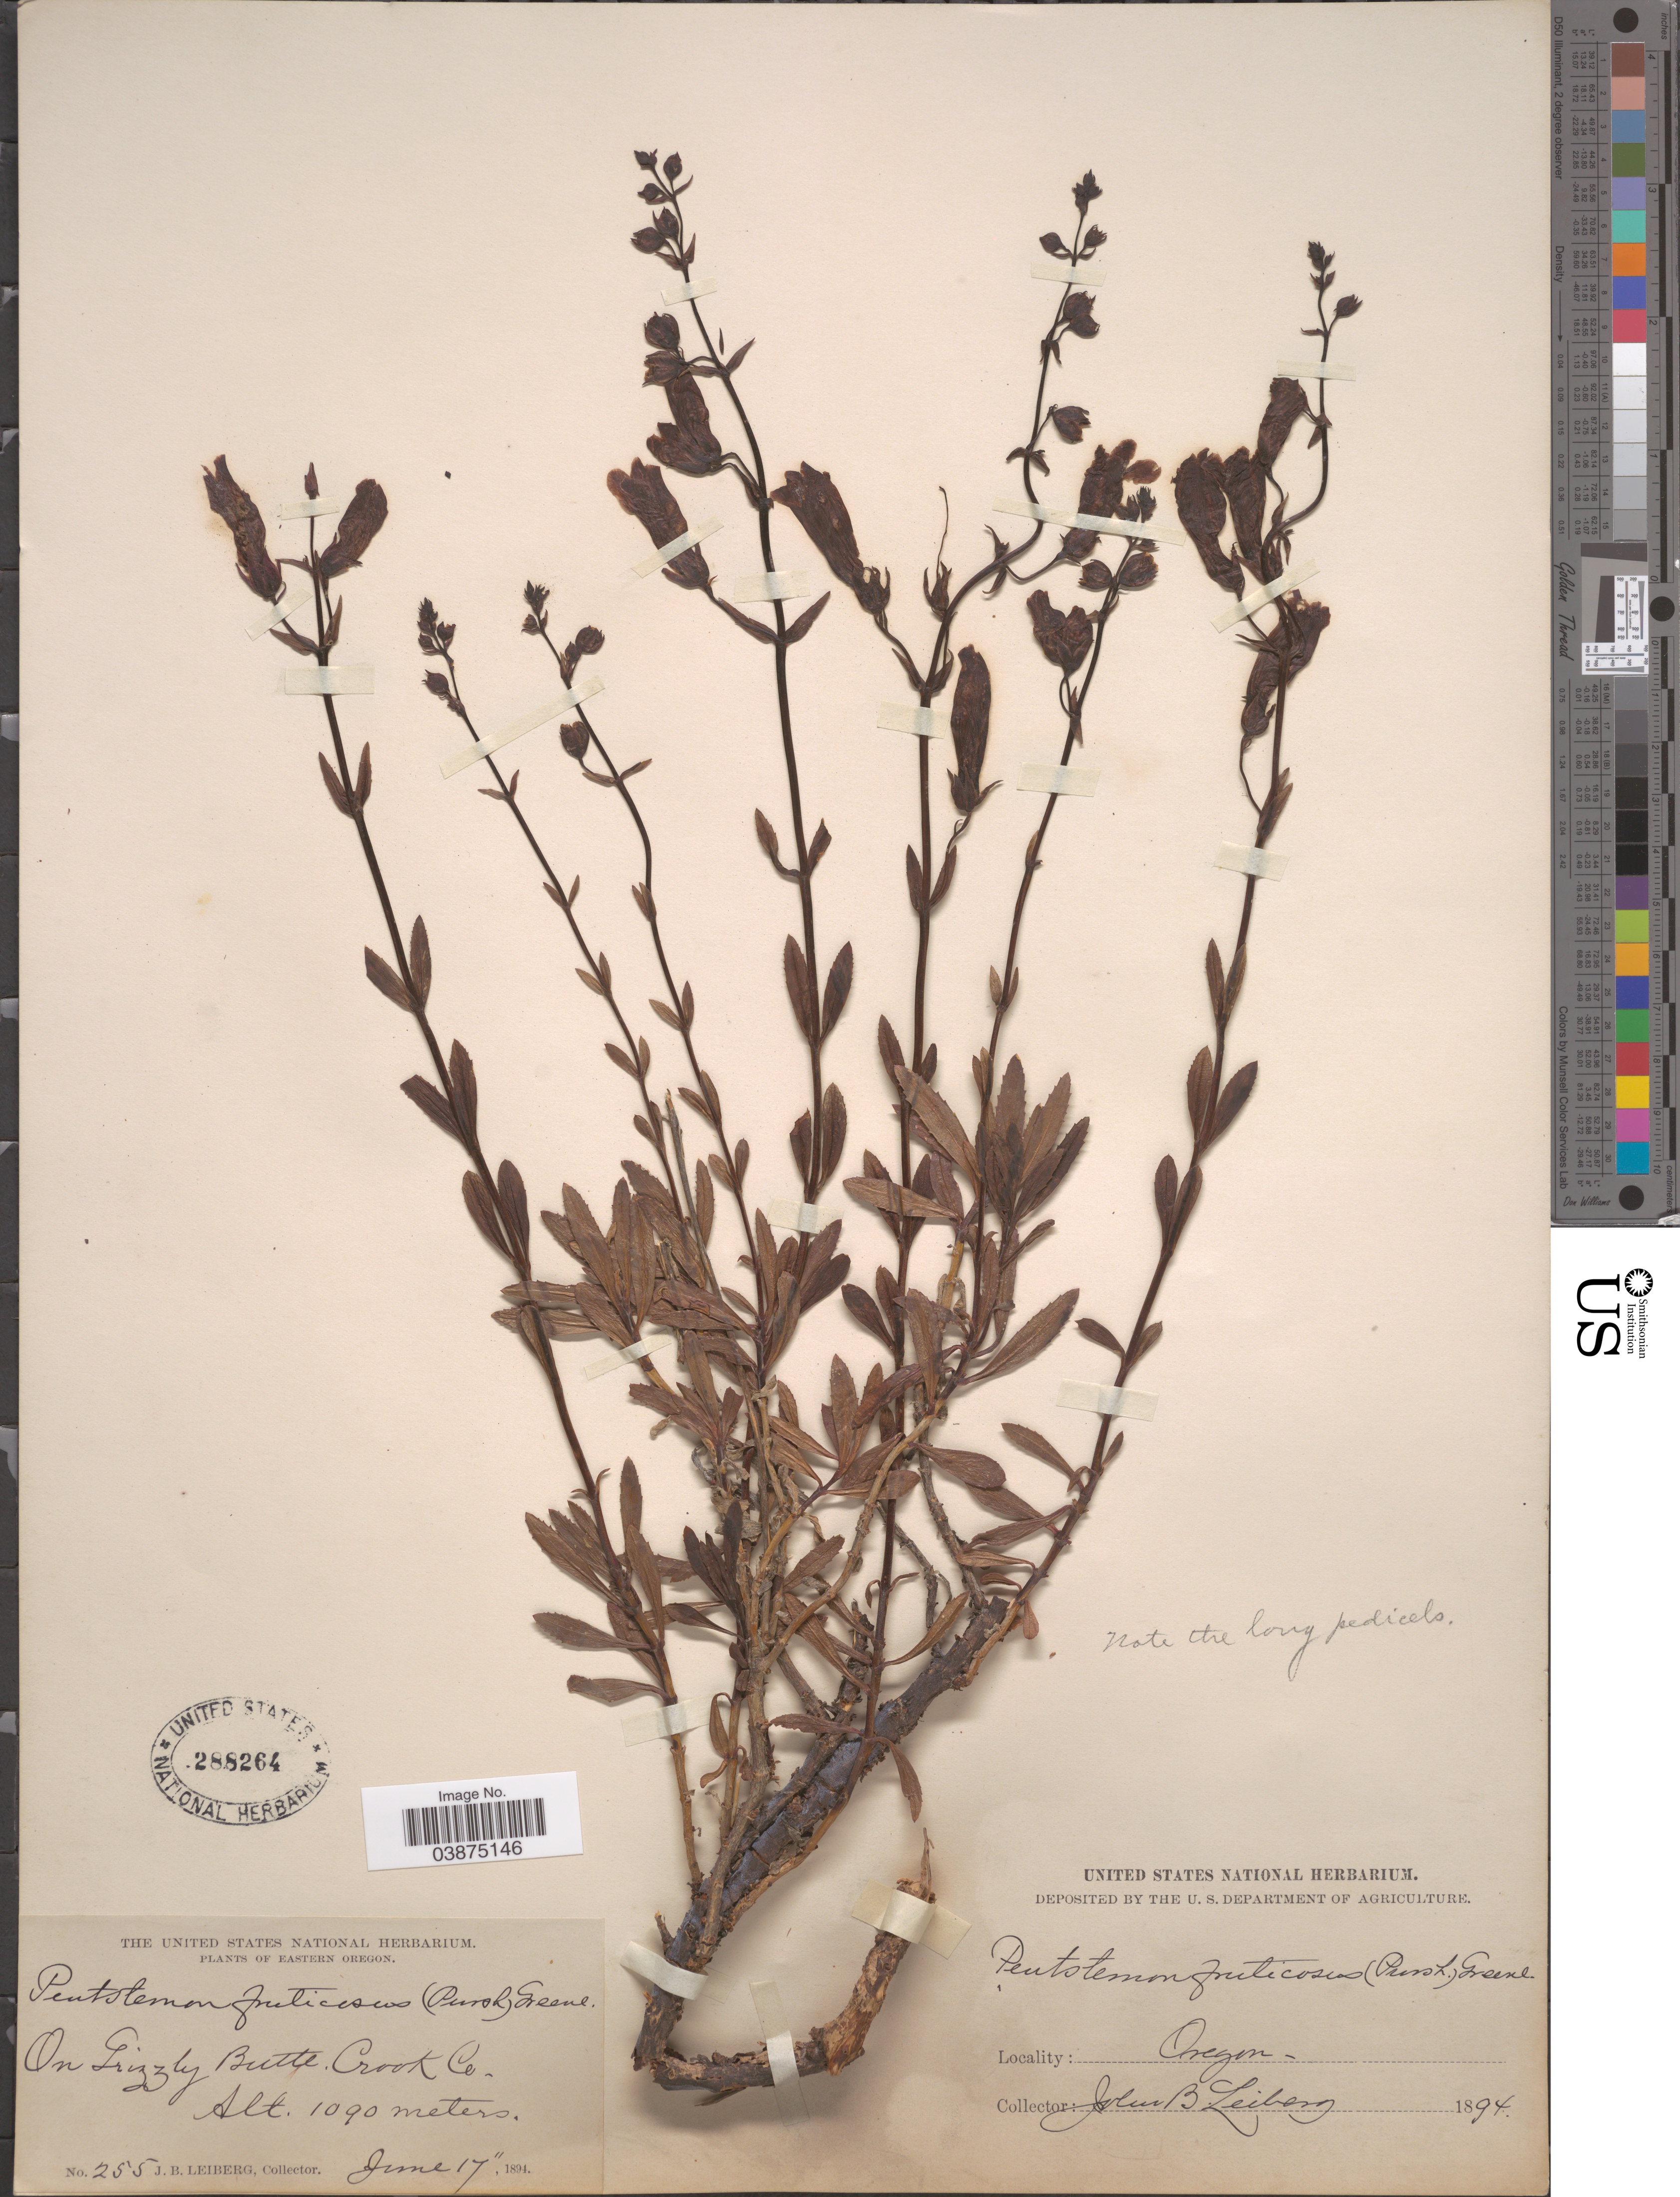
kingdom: Plantae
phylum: Tracheophyta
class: Magnoliopsida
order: Lamiales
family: Plantaginaceae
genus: Penstemon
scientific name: Penstemon fruticosus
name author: (Pursh) Greene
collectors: J. B. Leiberg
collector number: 255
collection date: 1894-06-17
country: United States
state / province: Oregon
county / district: Crook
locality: Eastern Oregon. On Grizzley Butte, Crook Co.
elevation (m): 1090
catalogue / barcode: US 288264